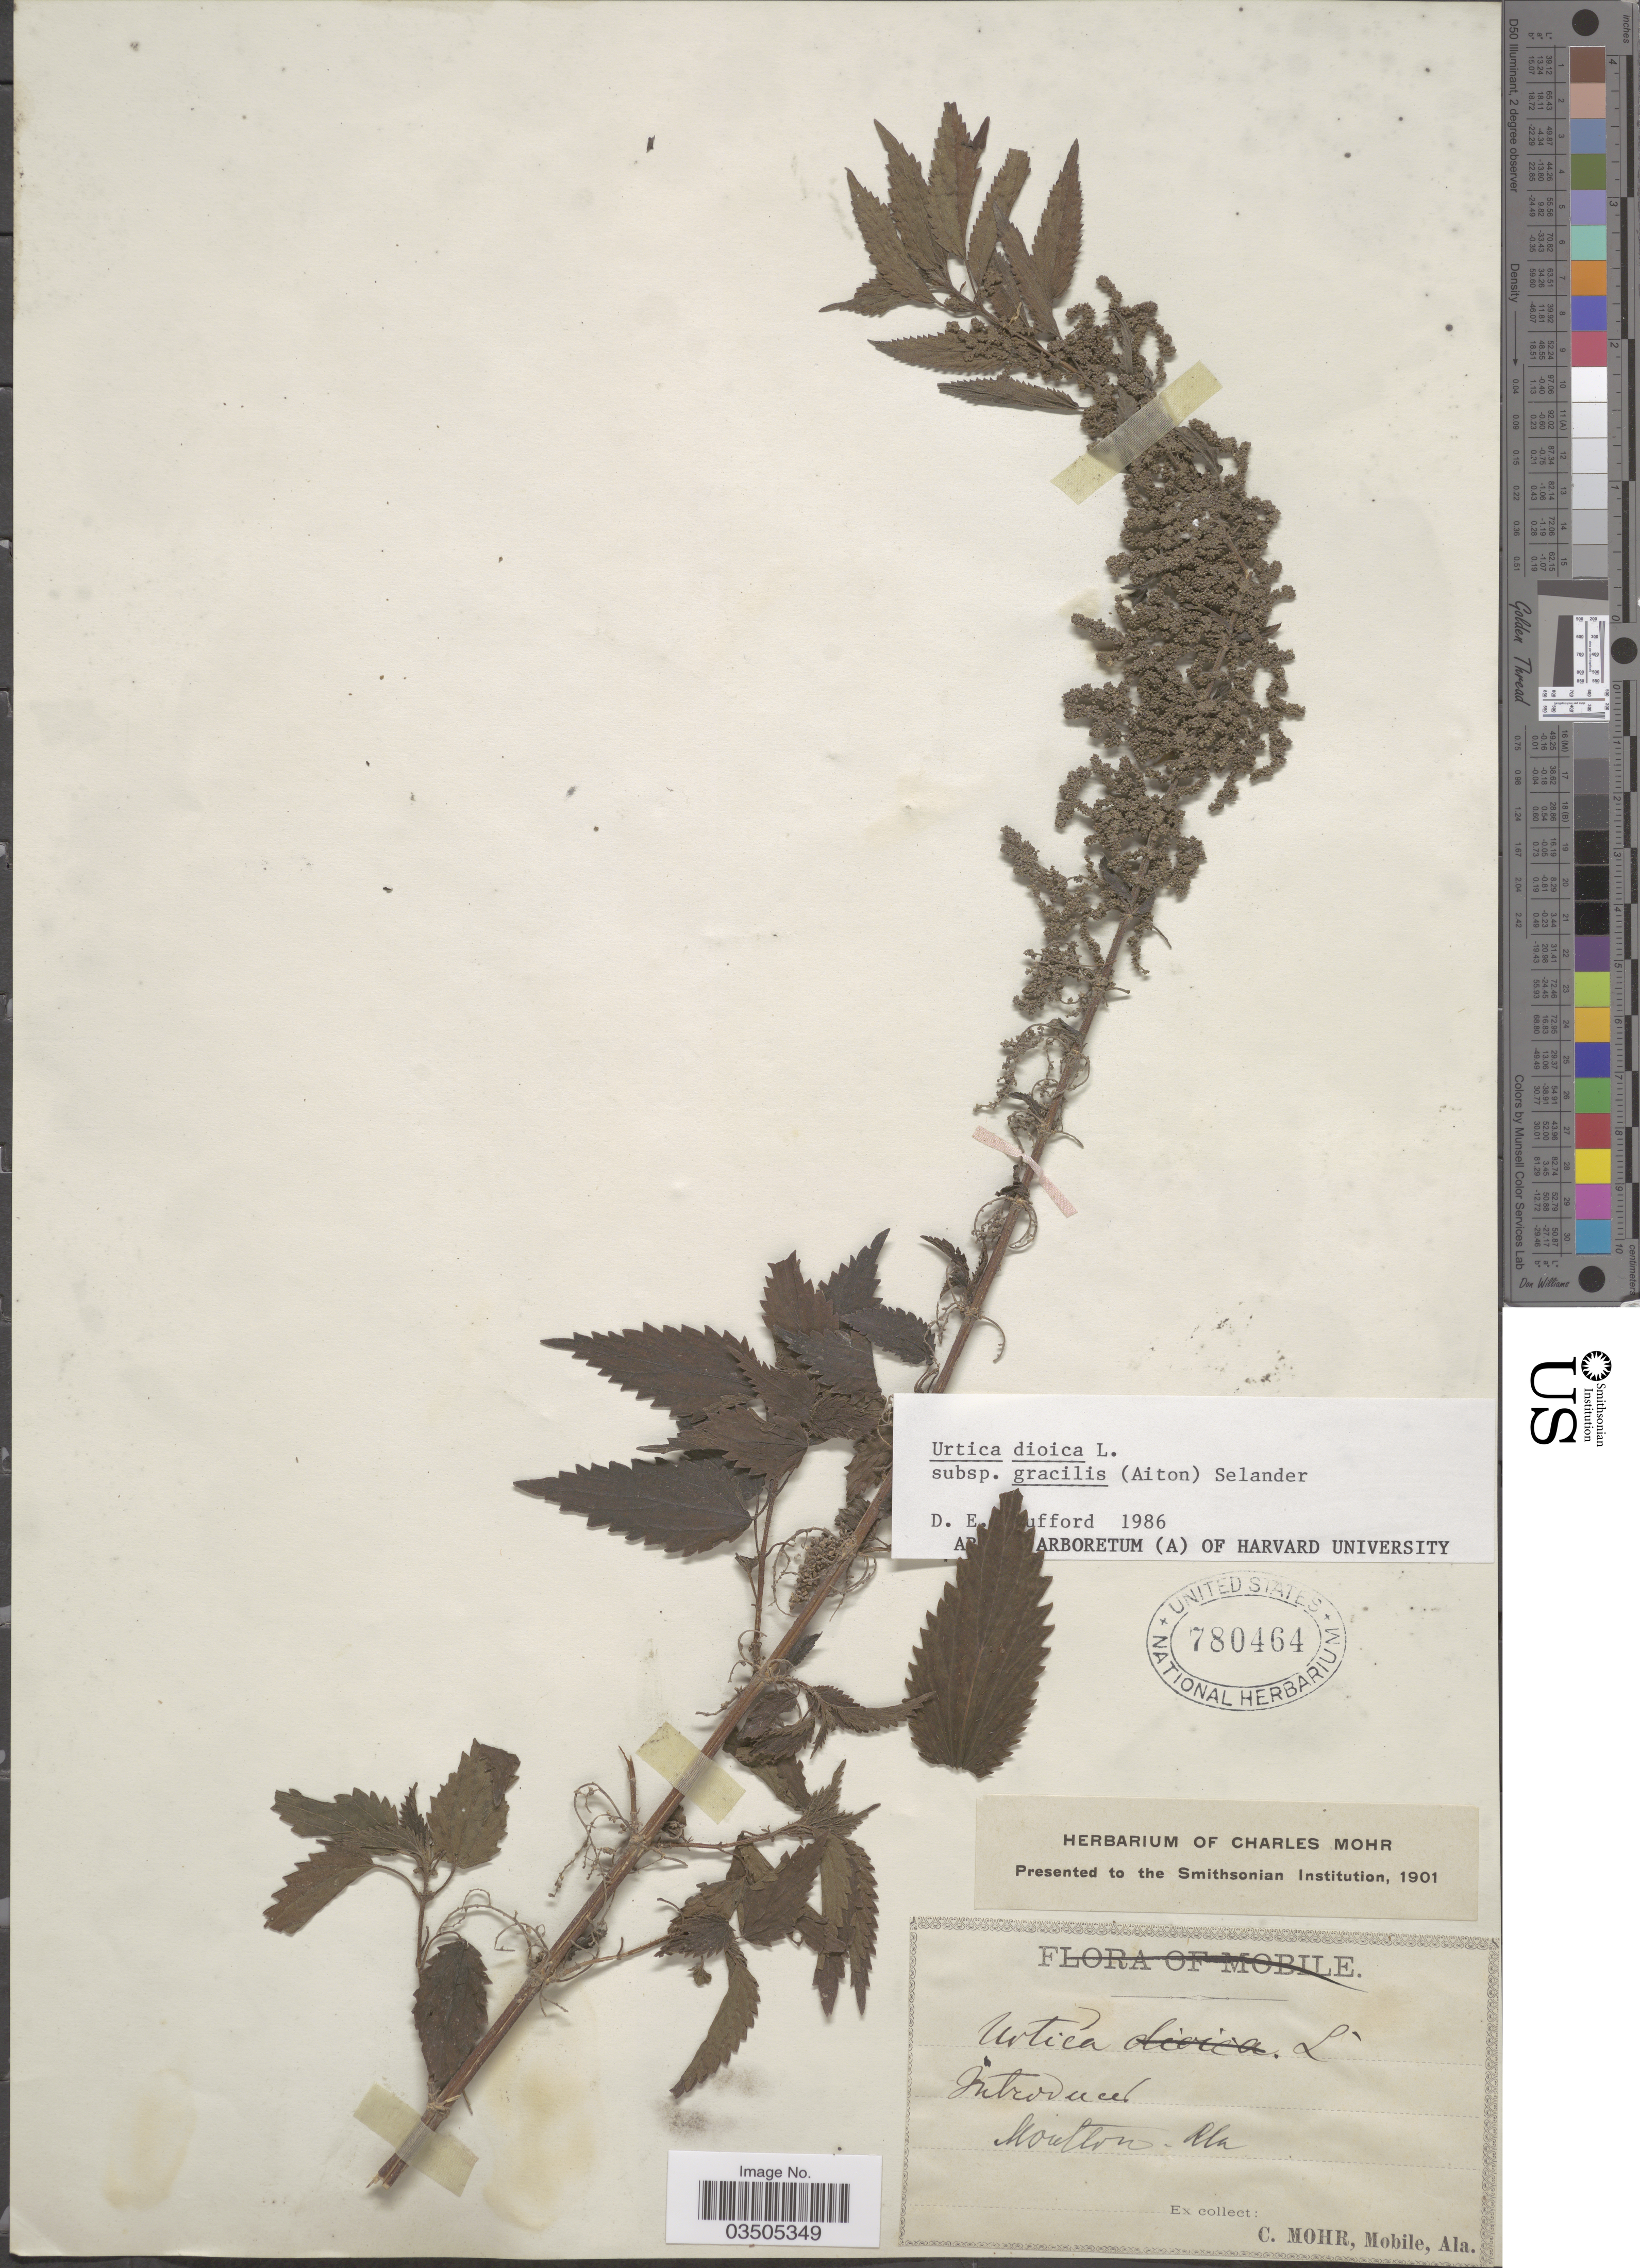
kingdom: Plantae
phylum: Tracheophyta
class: Magnoliopsida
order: Rosales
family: Urticaceae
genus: Urtica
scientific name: Urtica dioica subsp. gracilis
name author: L.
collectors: Mohr, C. T. (herbarium)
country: United States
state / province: Alabama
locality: Moulton.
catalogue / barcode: US 780464